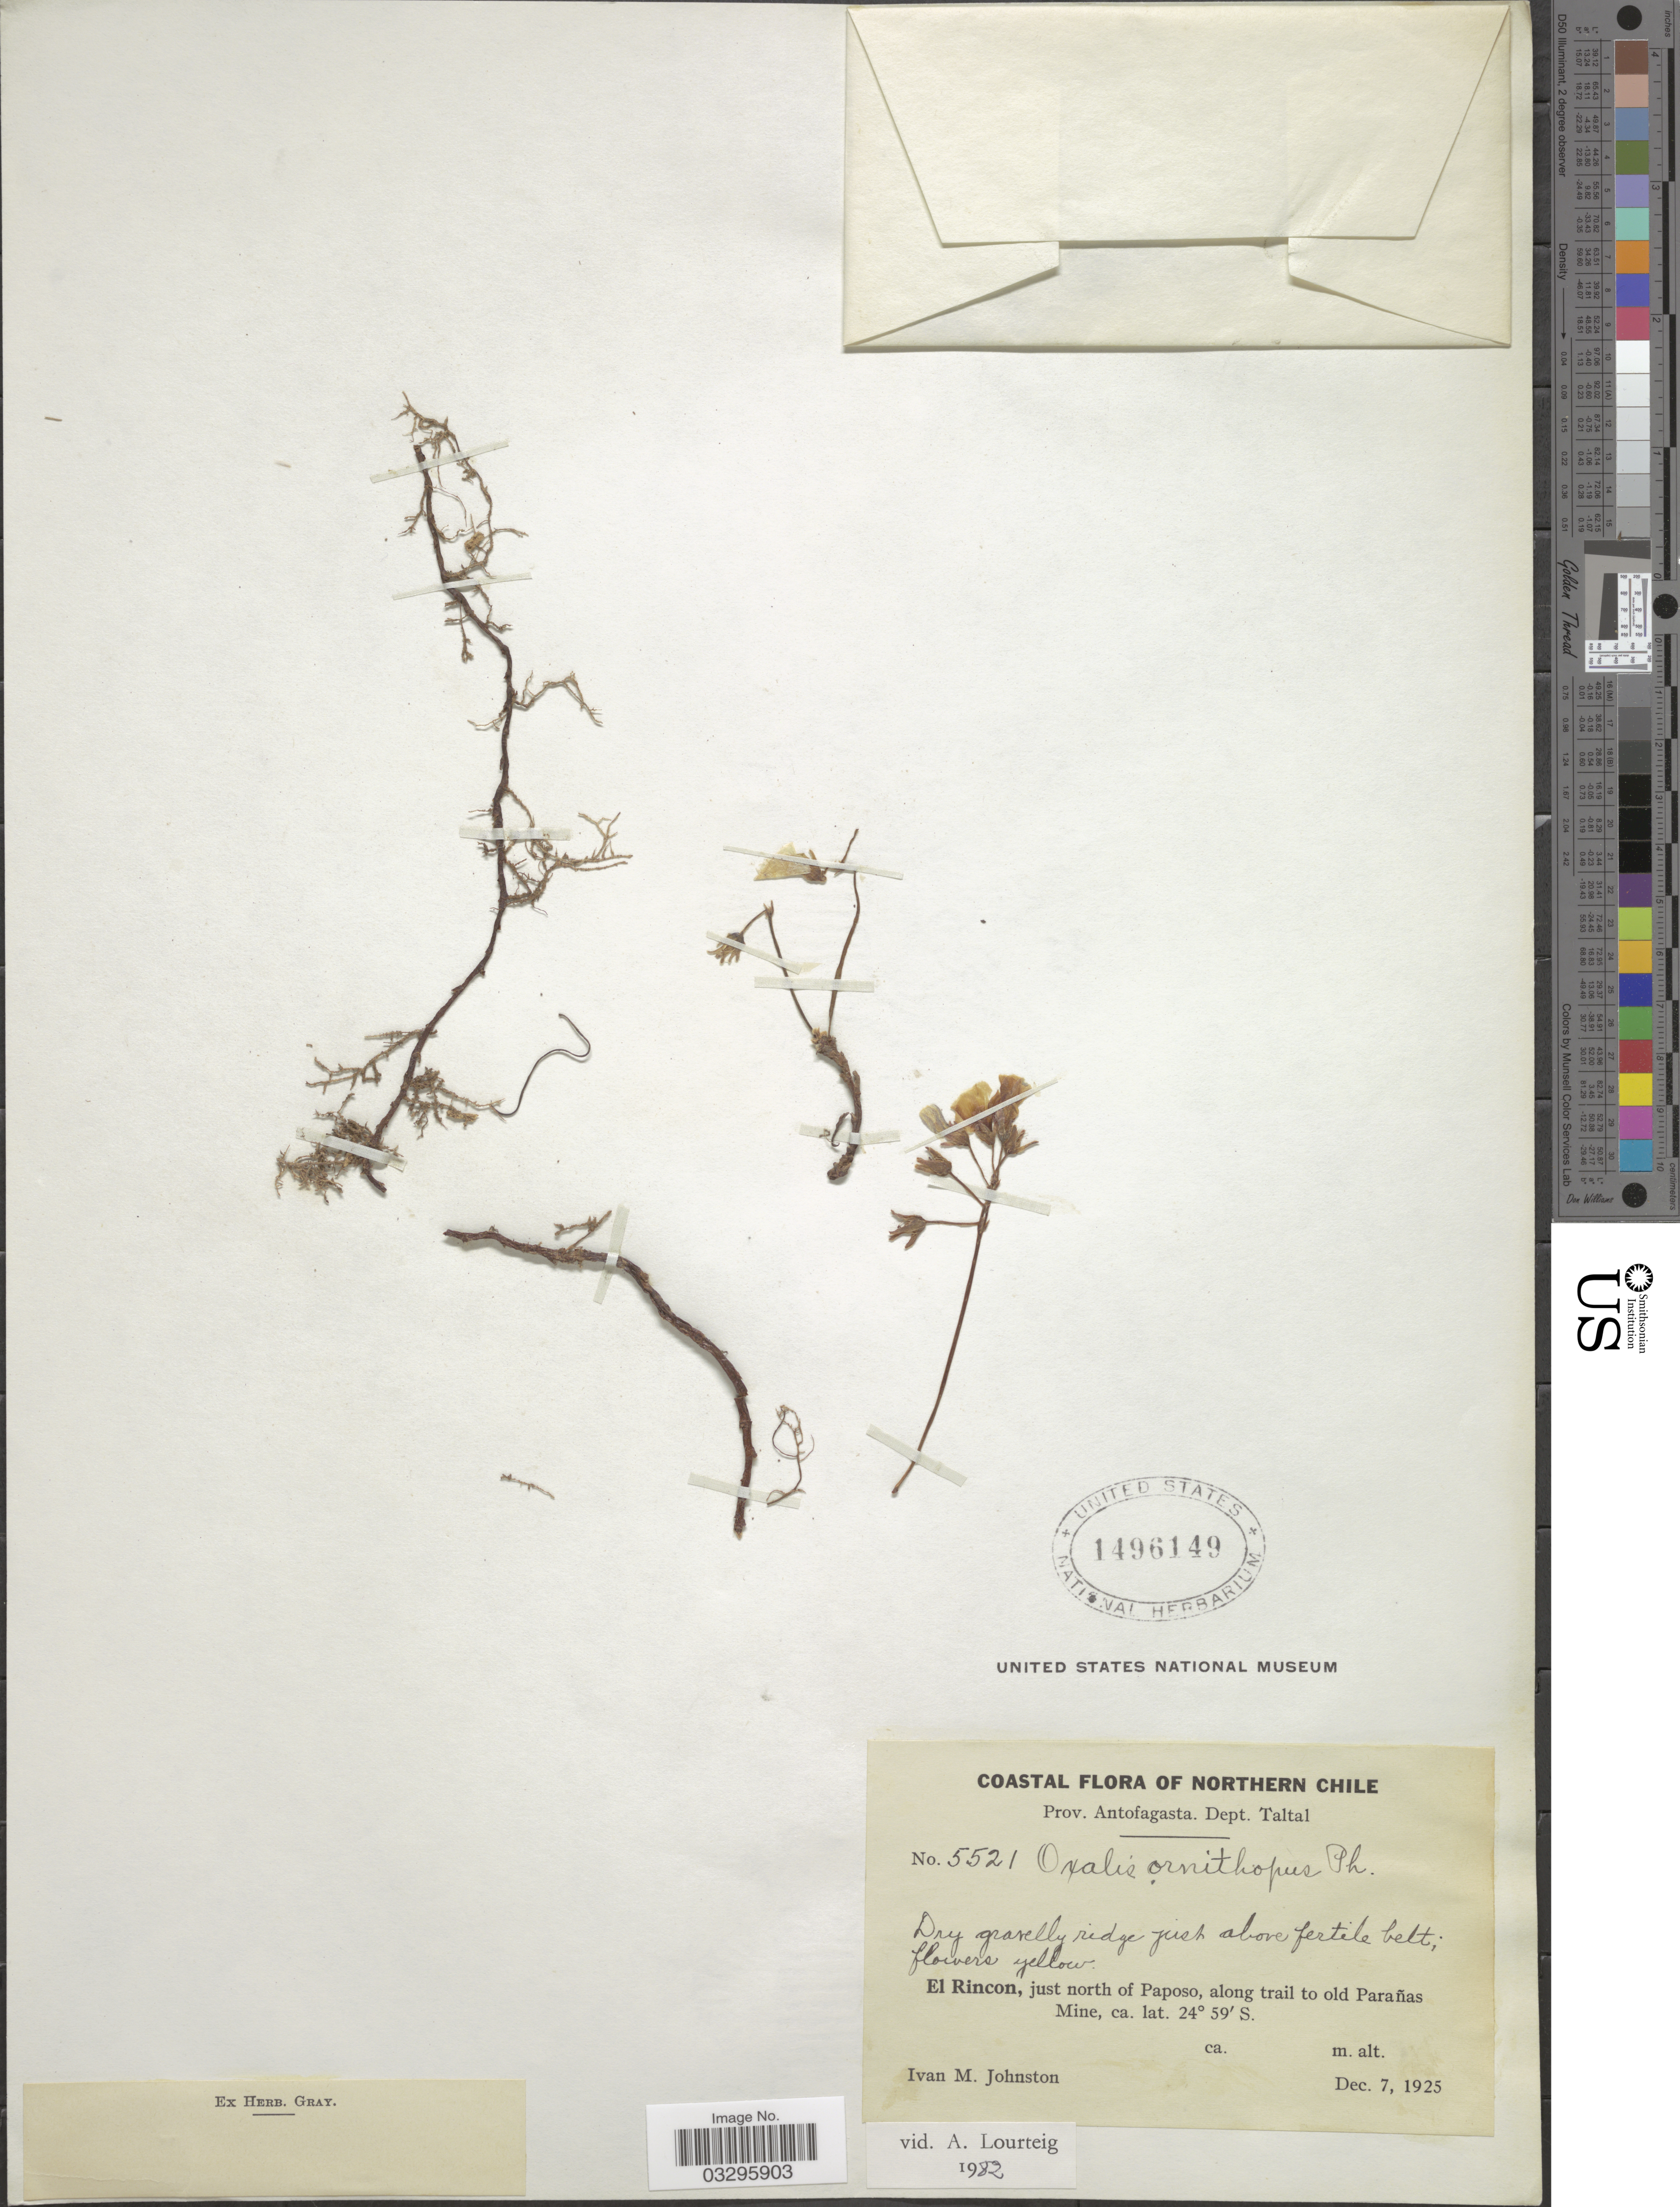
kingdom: Plantae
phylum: Tracheophyta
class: Magnoliopsida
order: Oxalidales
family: Oxalidaceae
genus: Oxalis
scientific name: Oxalis ornithopus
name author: Phil.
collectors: I.M. Johnston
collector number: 5521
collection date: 1925-12-07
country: Chile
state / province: Antofagasta (II)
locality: Coastal of Northern Chile. El Rincon, just north of Paposo, along trail to old Parañas Mine.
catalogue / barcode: US 1496149